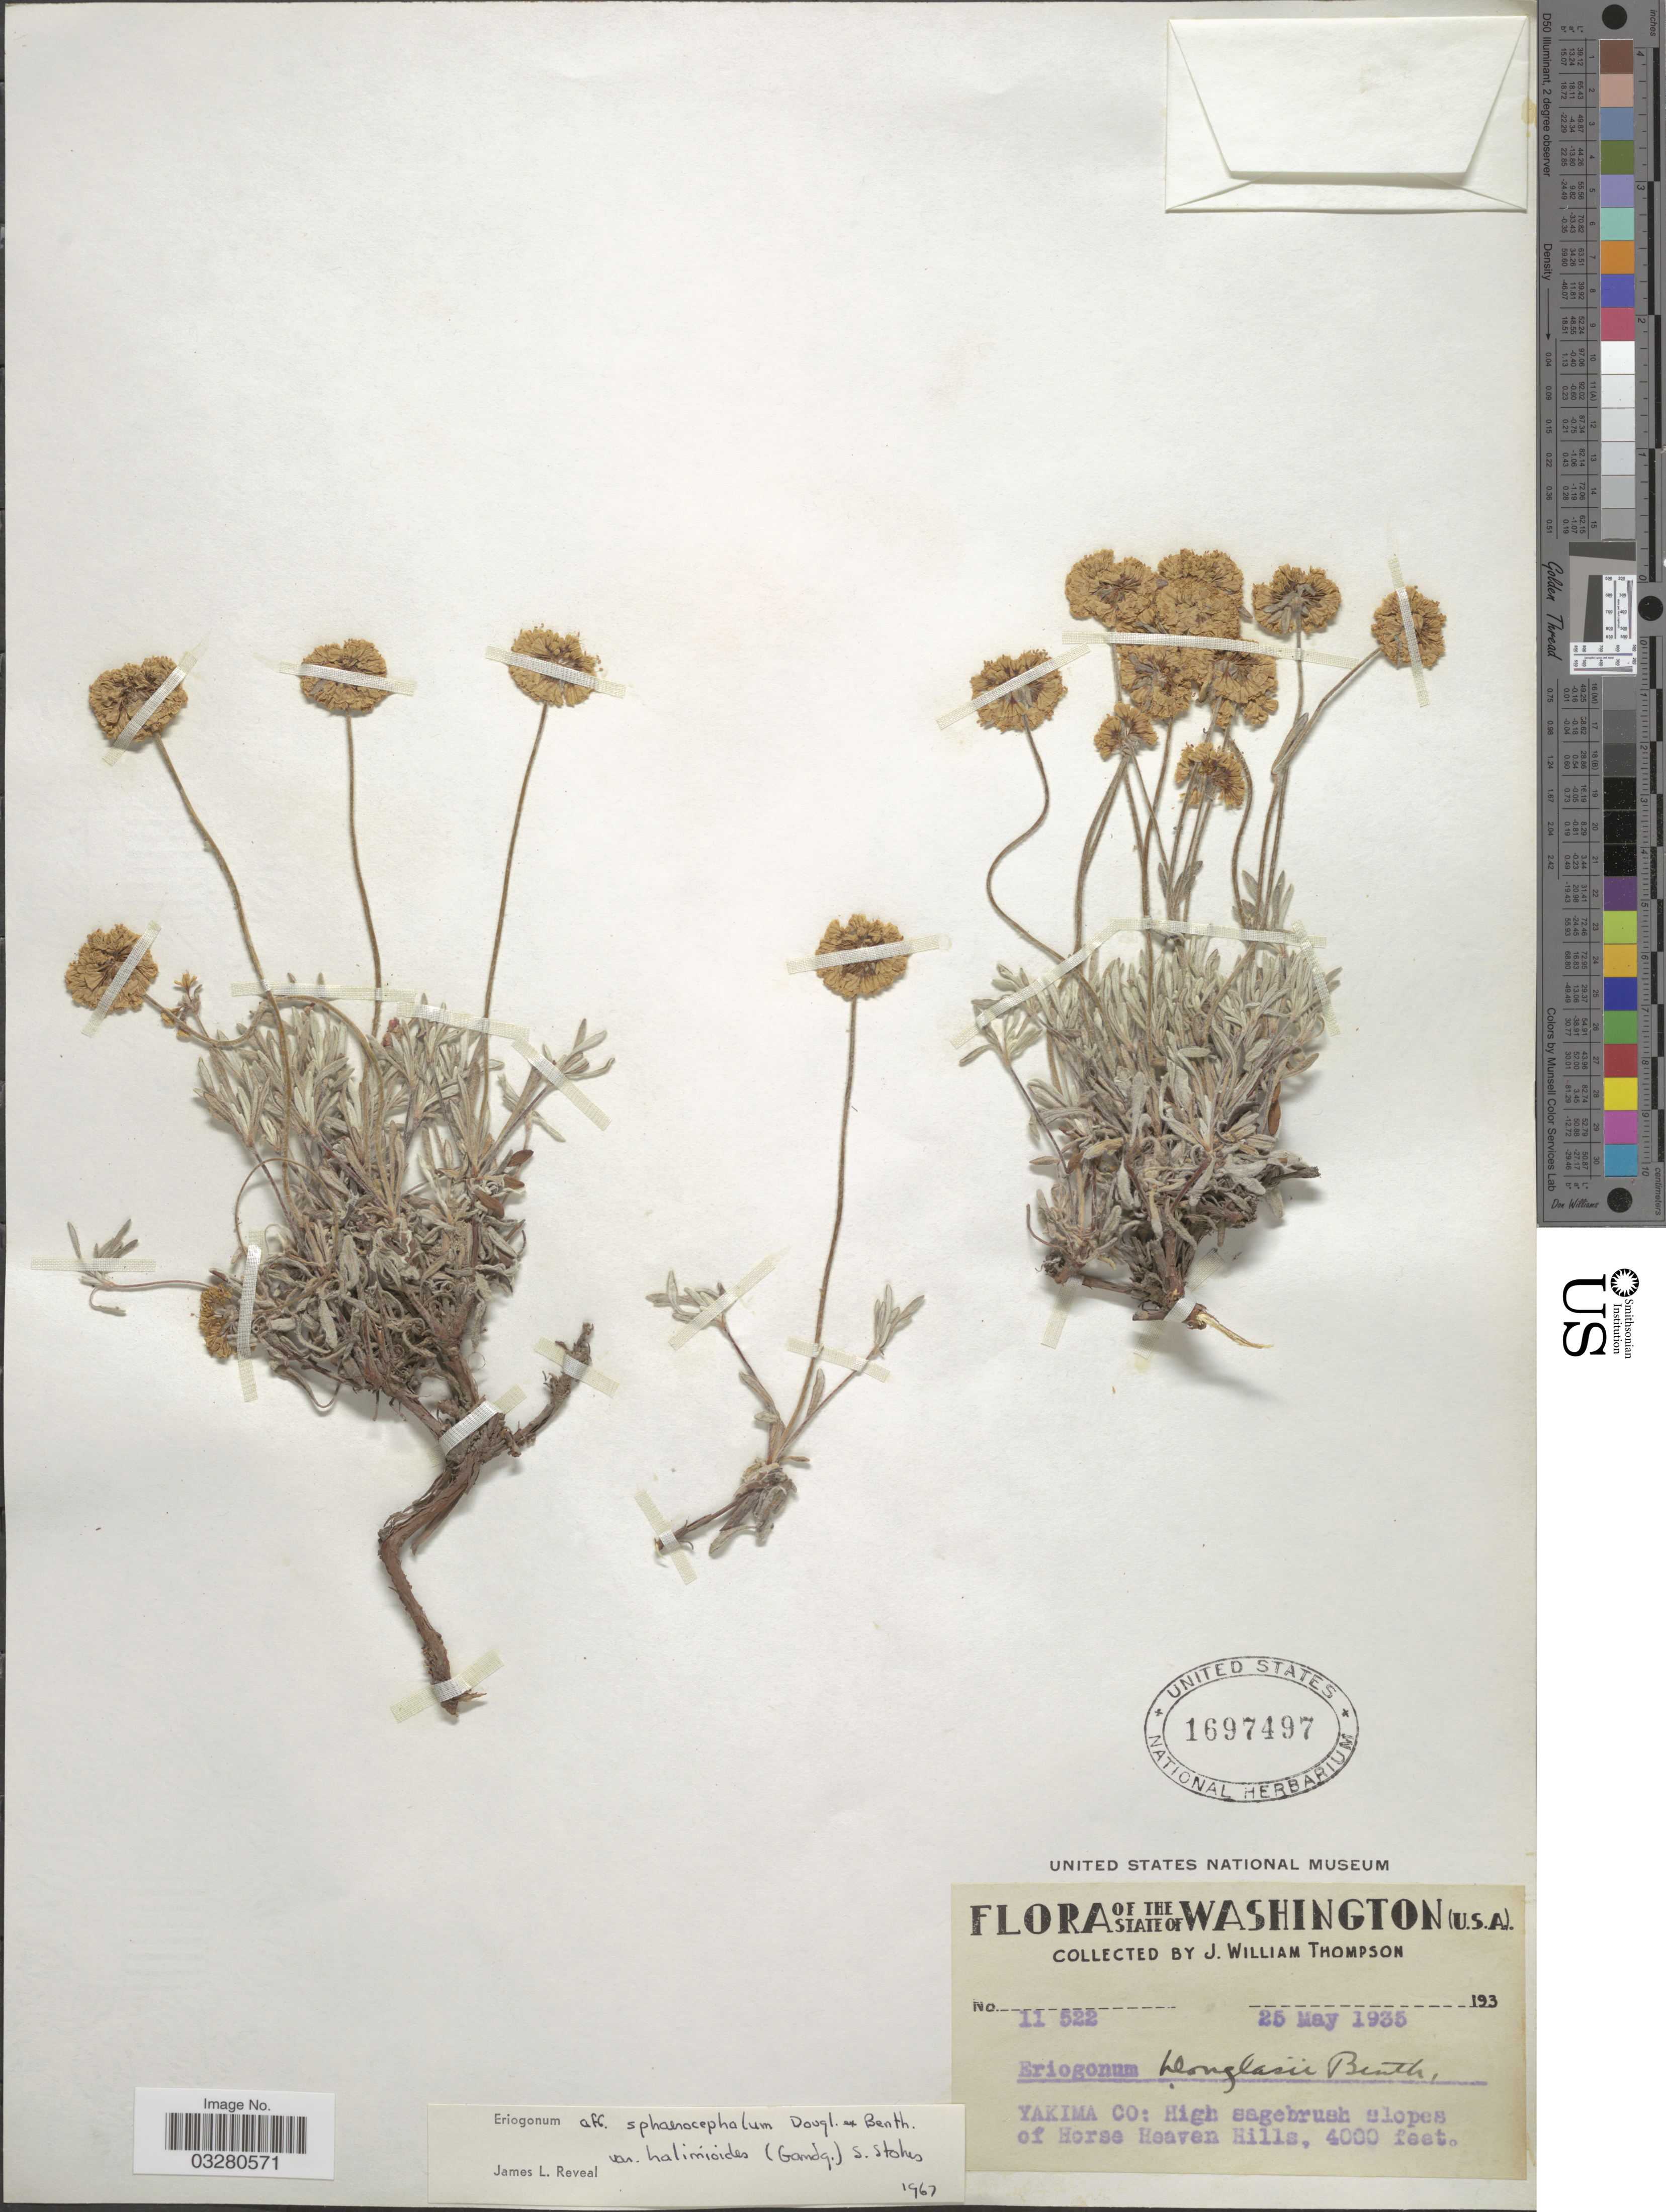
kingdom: Plantae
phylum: Tracheophyta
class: Magnoliopsida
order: Caryophyllales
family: Polygonaceae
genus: Eriogonum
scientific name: Eriogonum sphaerocephalum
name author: Benth. & Douglas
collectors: J. W. Thompson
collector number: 11522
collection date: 1935-05-25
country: United States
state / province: Washington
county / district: Yakima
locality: Yakima Co: High sagebrush slopes of Horse Heaven Hills.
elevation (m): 1219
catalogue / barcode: US 1697497